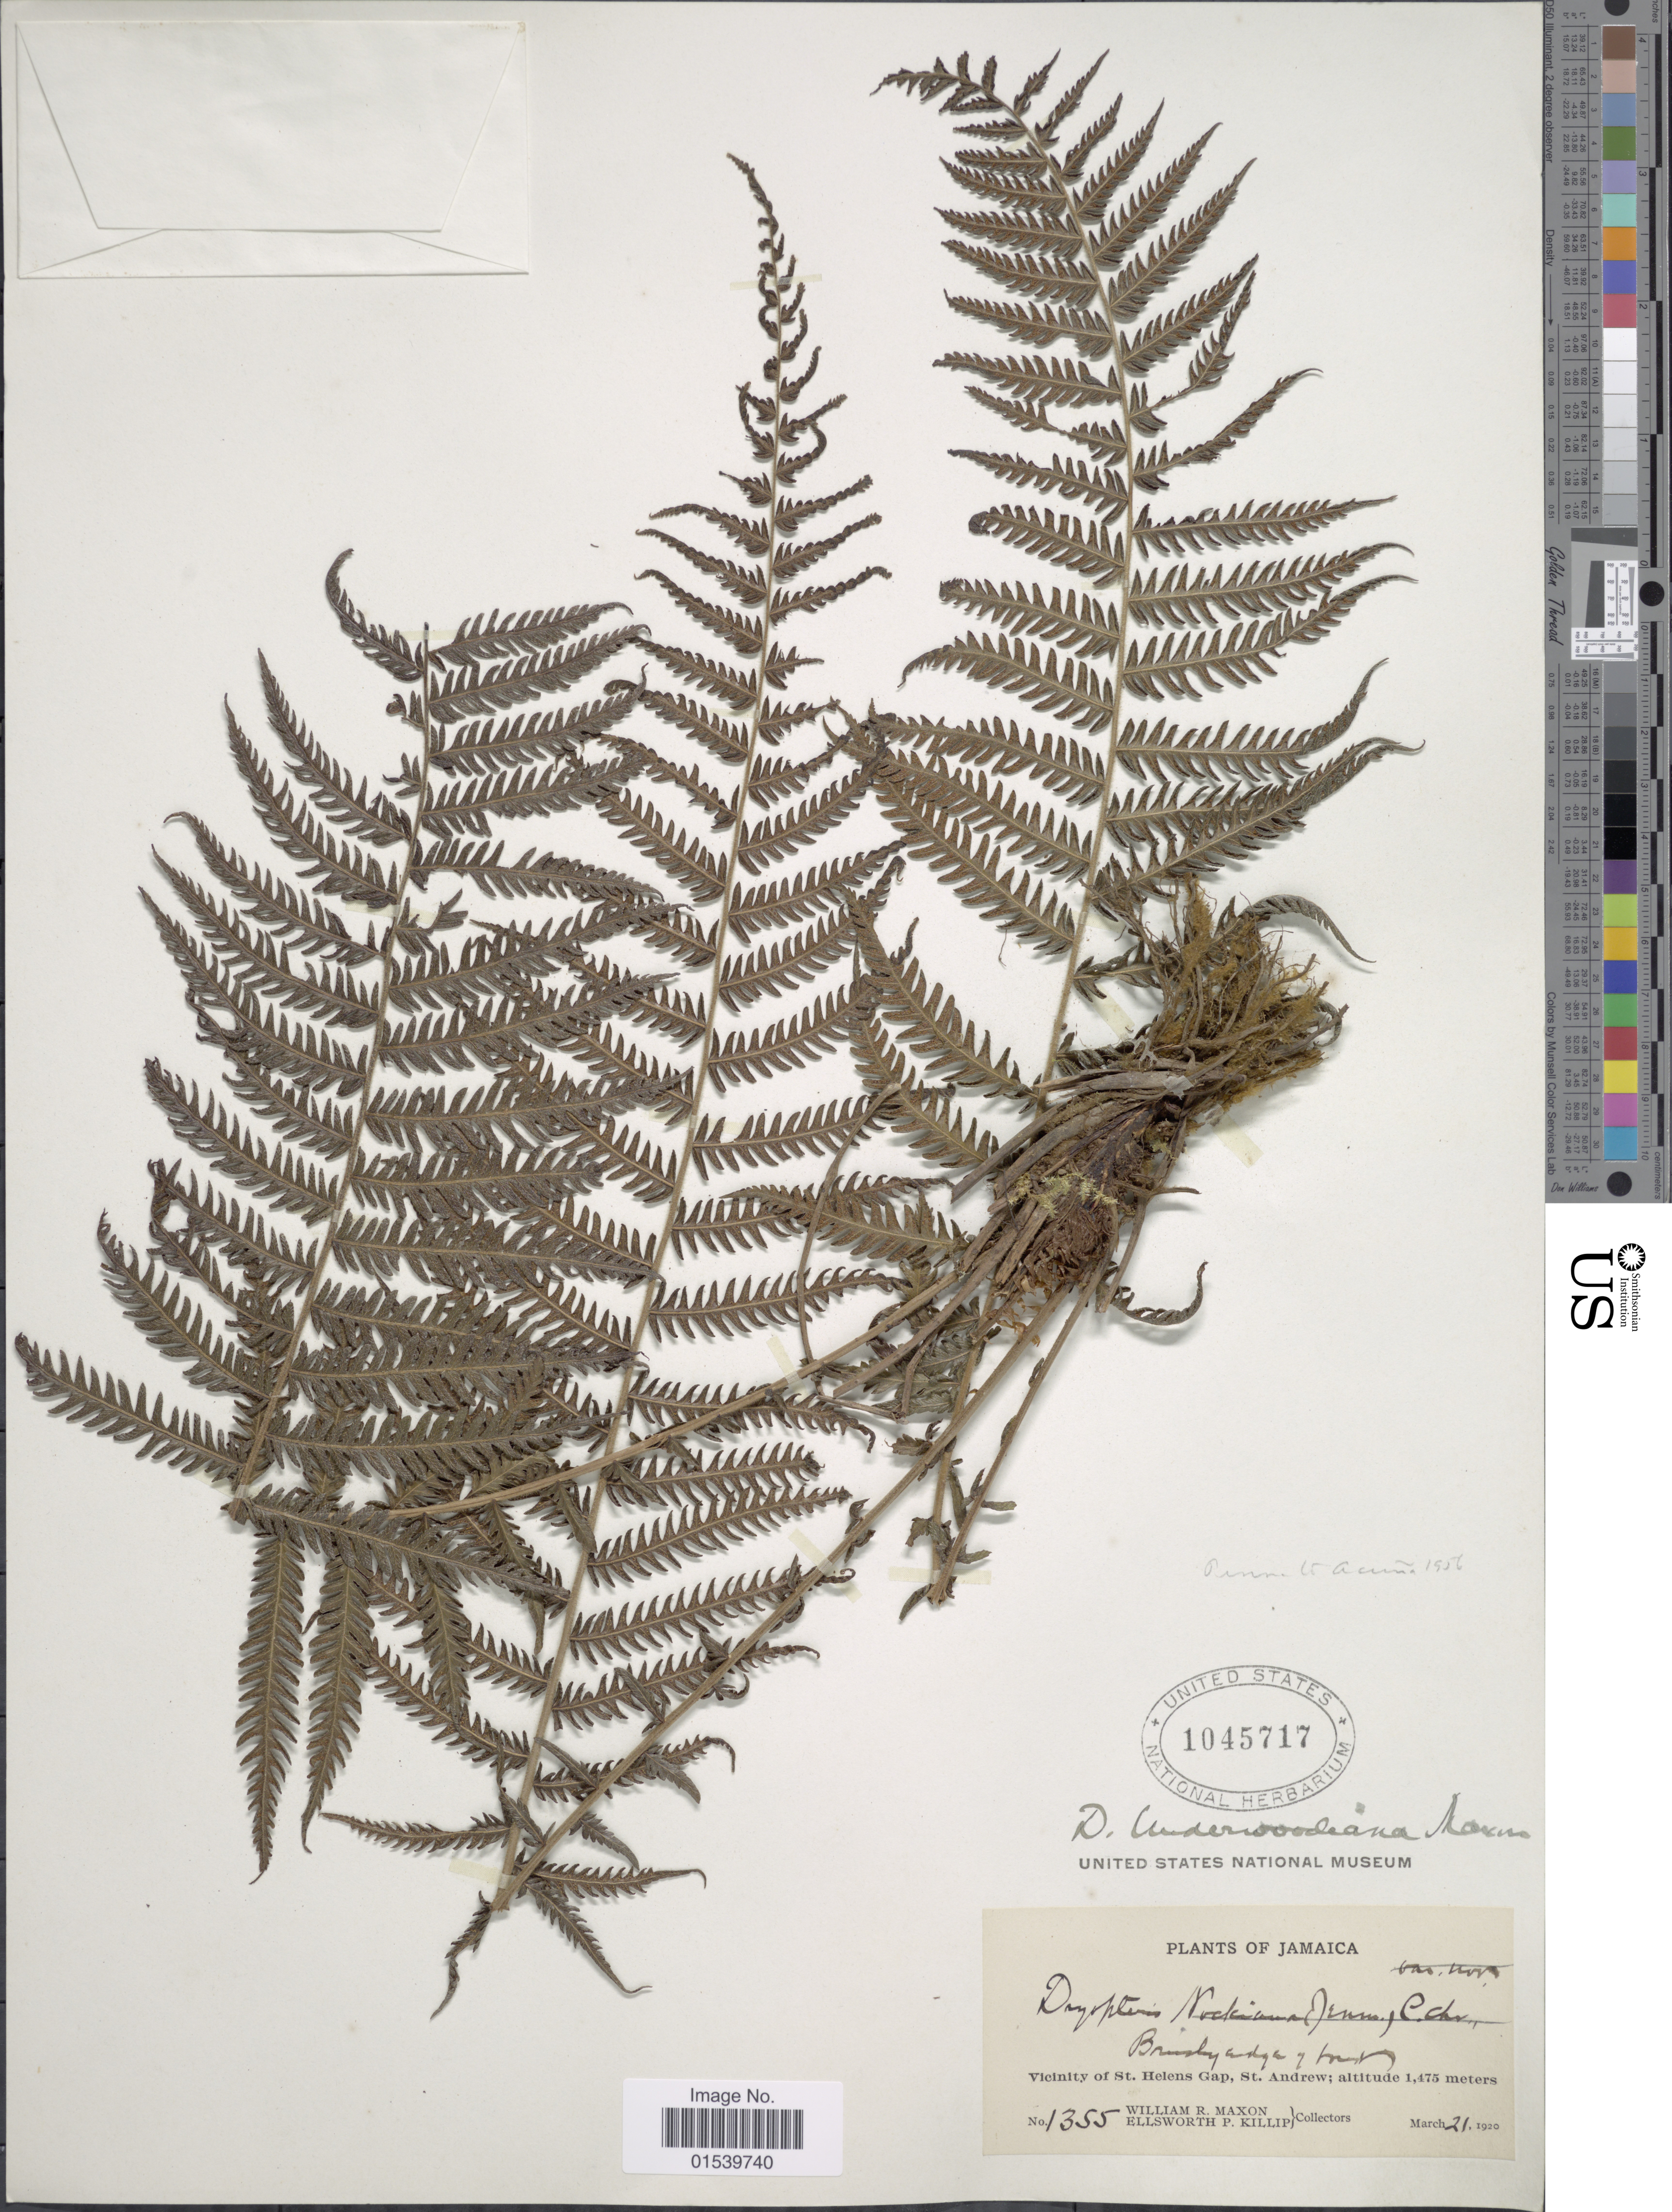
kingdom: Plantae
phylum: Tracheophyta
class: Polypodiopsida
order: Polypodiales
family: Thelypteridaceae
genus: Amauropelta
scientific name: Amauropelta underwoodiana (Maxon) comb. nov., ined 2015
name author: (Maxon)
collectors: W. R. Maxon & E. P. Killip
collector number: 1355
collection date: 1920-03-21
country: Jamaica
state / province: Saint Andrew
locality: Vicinity of St. helens Gap, St. Andrews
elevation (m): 1475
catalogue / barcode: US 1045717